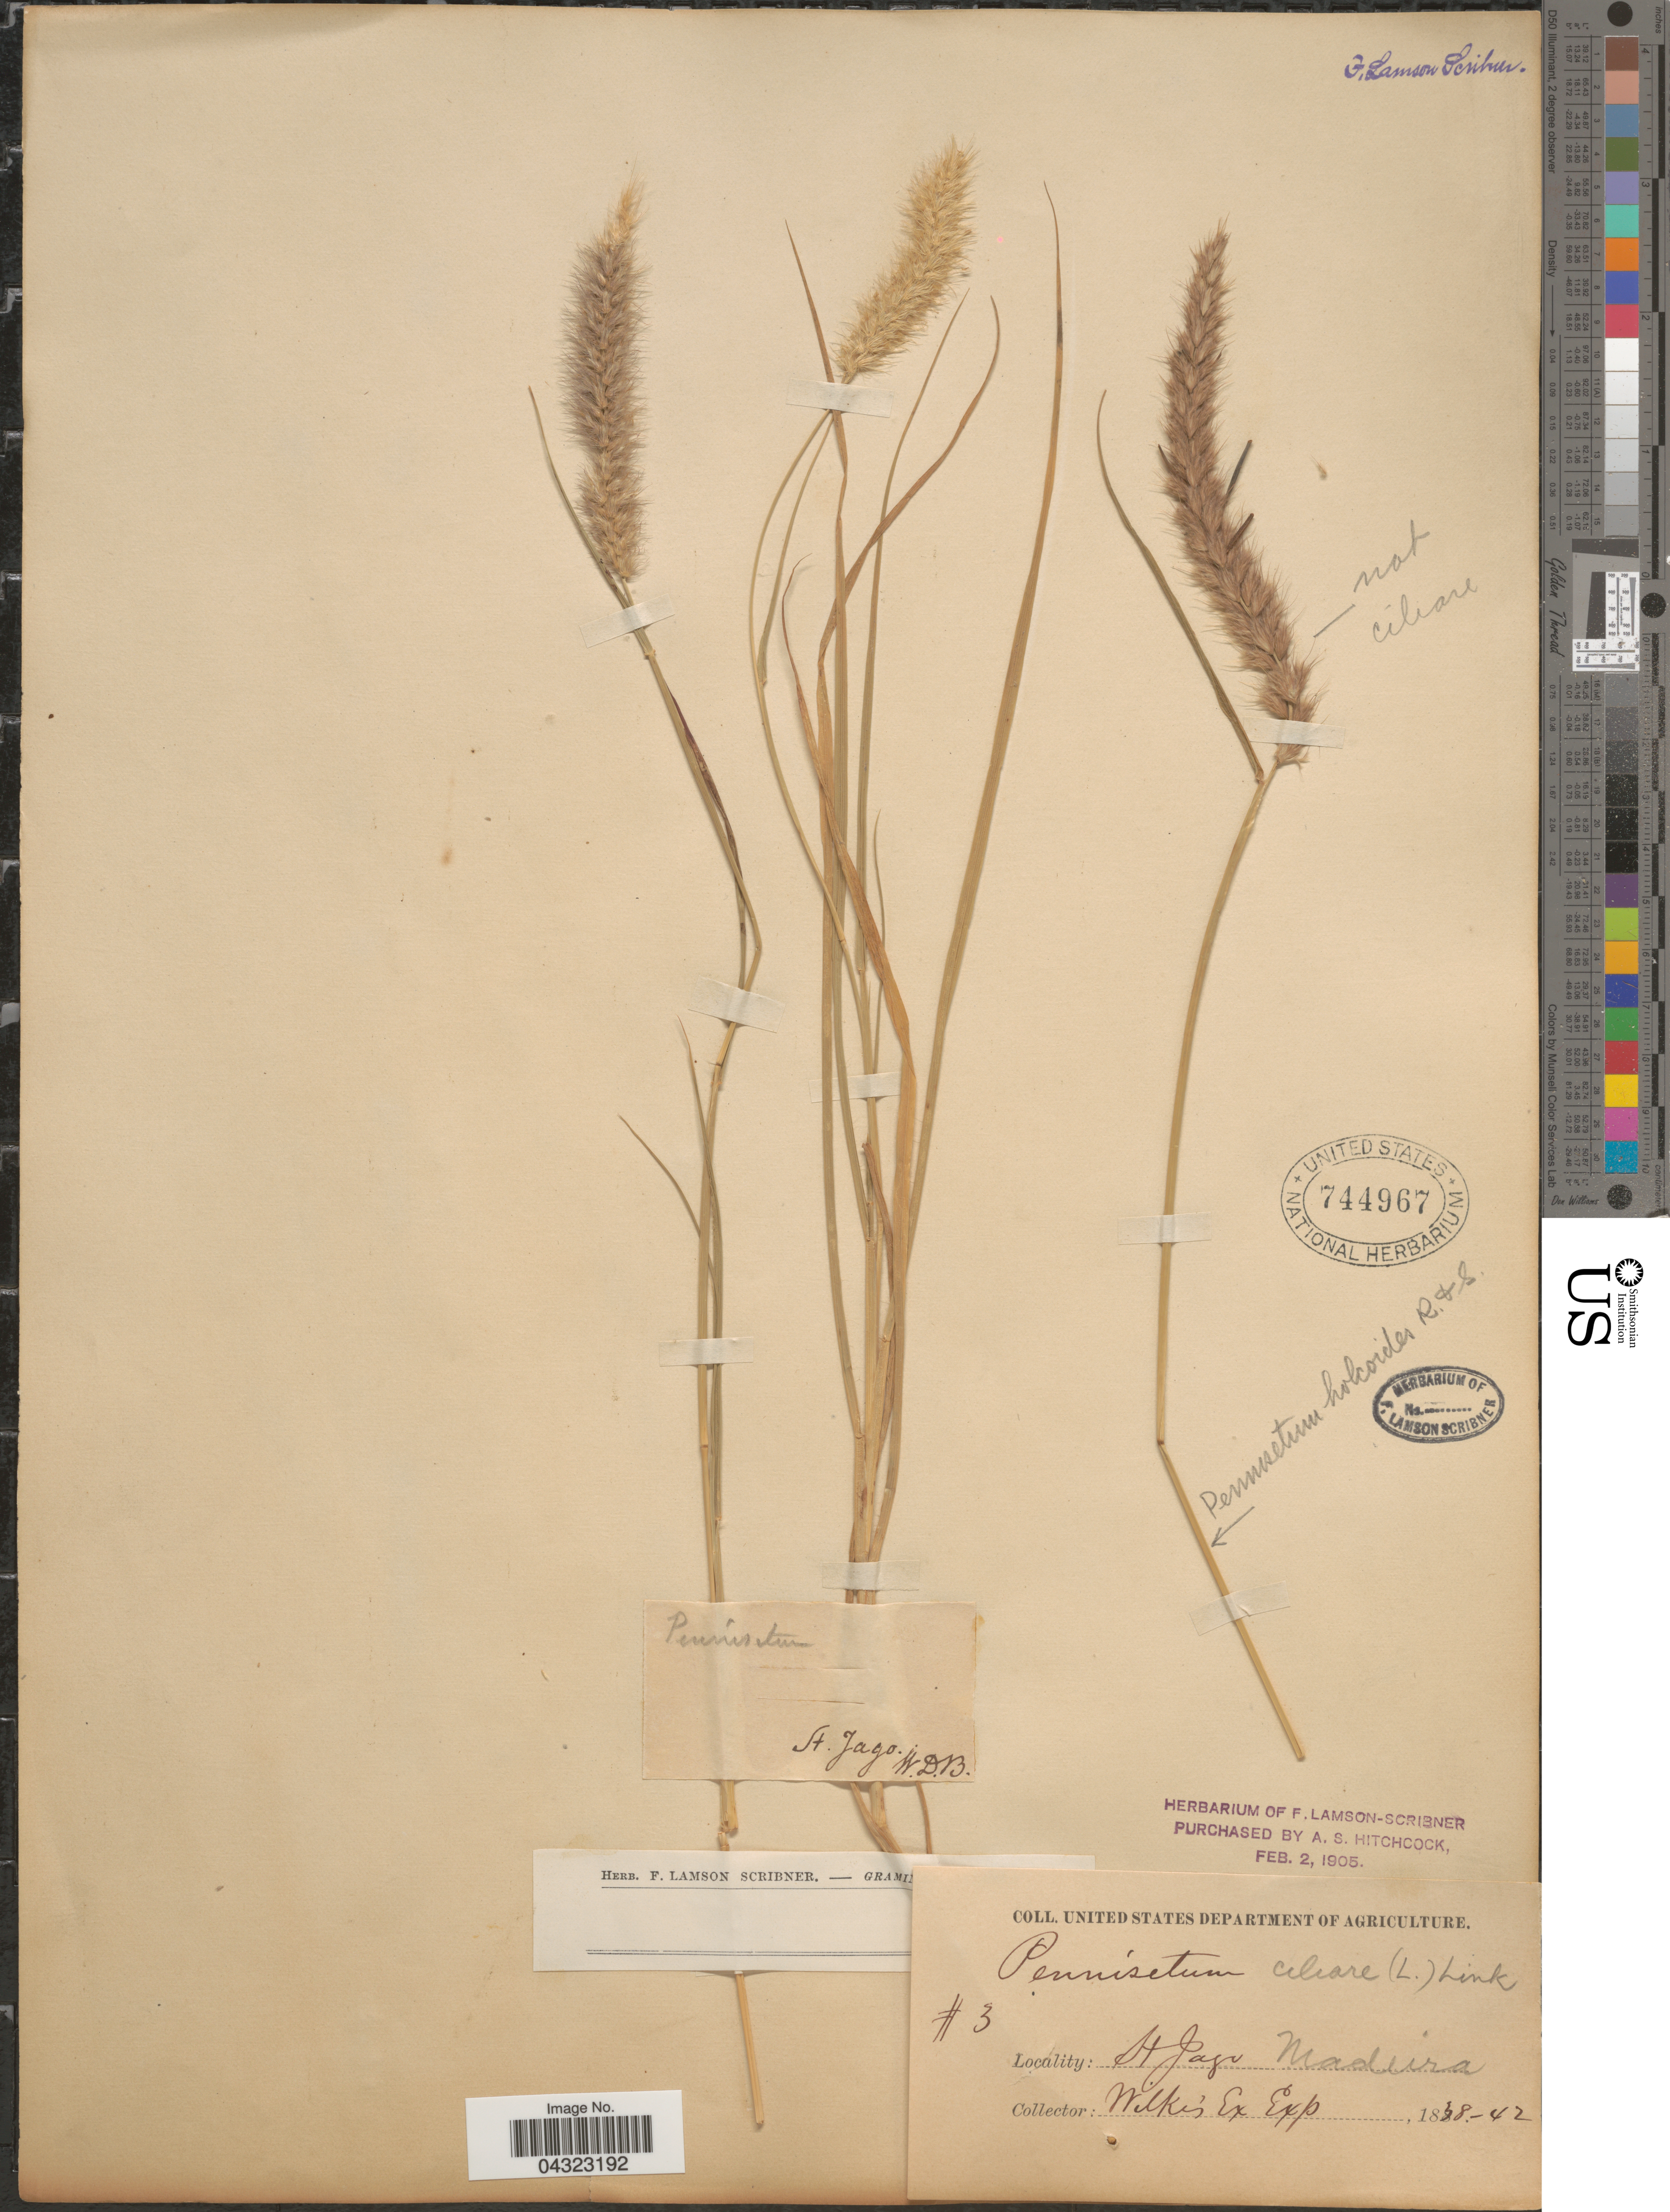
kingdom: Plantae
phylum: Tracheophyta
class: Liliopsida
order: Poales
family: Poaceae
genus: Cenchrus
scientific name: Cenchrus ciliaris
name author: L.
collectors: Wilkes Explor. Exped.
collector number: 3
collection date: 1838/1842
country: Portugal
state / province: Madeira (Aut. Reg.)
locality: St Jago.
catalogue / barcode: US 744967